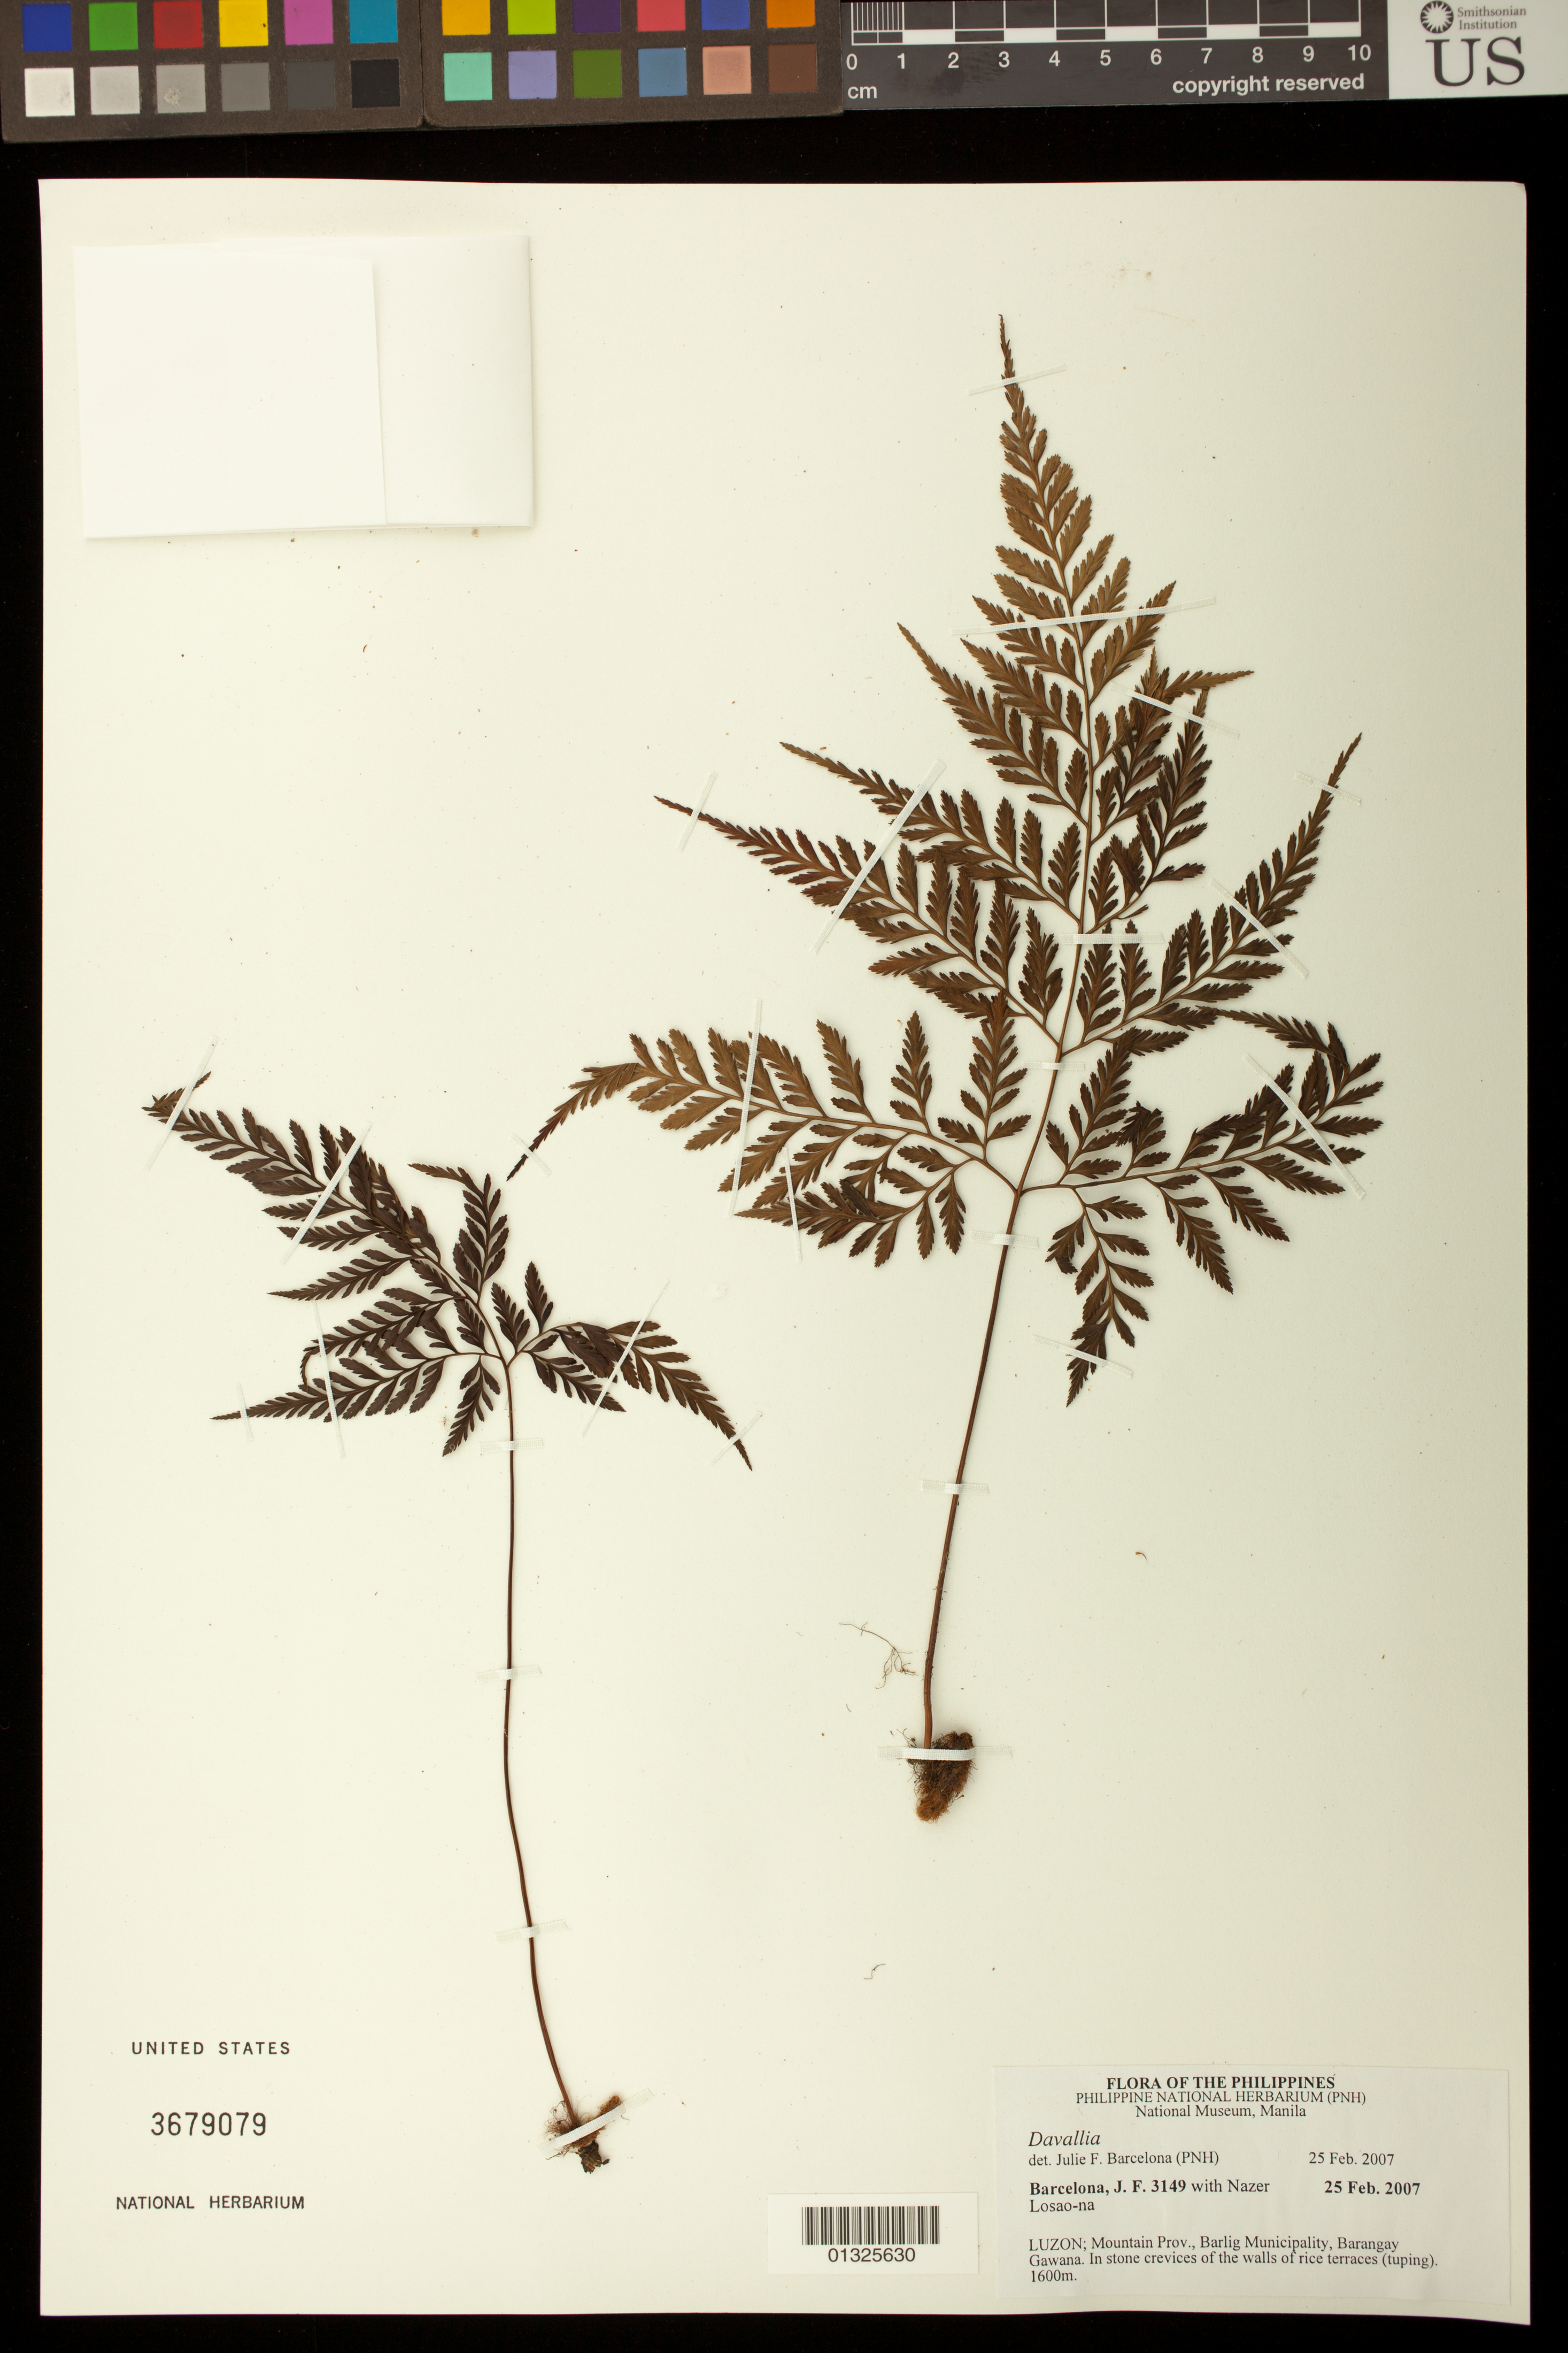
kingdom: Plantae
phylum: Tracheophyta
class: Polypodiopsida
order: Polypodiales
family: Davalliaceae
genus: Davallia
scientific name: Davallia sp.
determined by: Barcelona, J. F.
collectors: J. F. Barcelona & N. Losao-na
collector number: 3149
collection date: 2007-02-25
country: Philippines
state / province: Cordillera (Administrative Region)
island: Luzon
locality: Mountain Prov., Barlig Municipality, Barangay Gawana.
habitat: In stone crevices of the walls of rice terraces.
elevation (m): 1600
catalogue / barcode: US 3679079